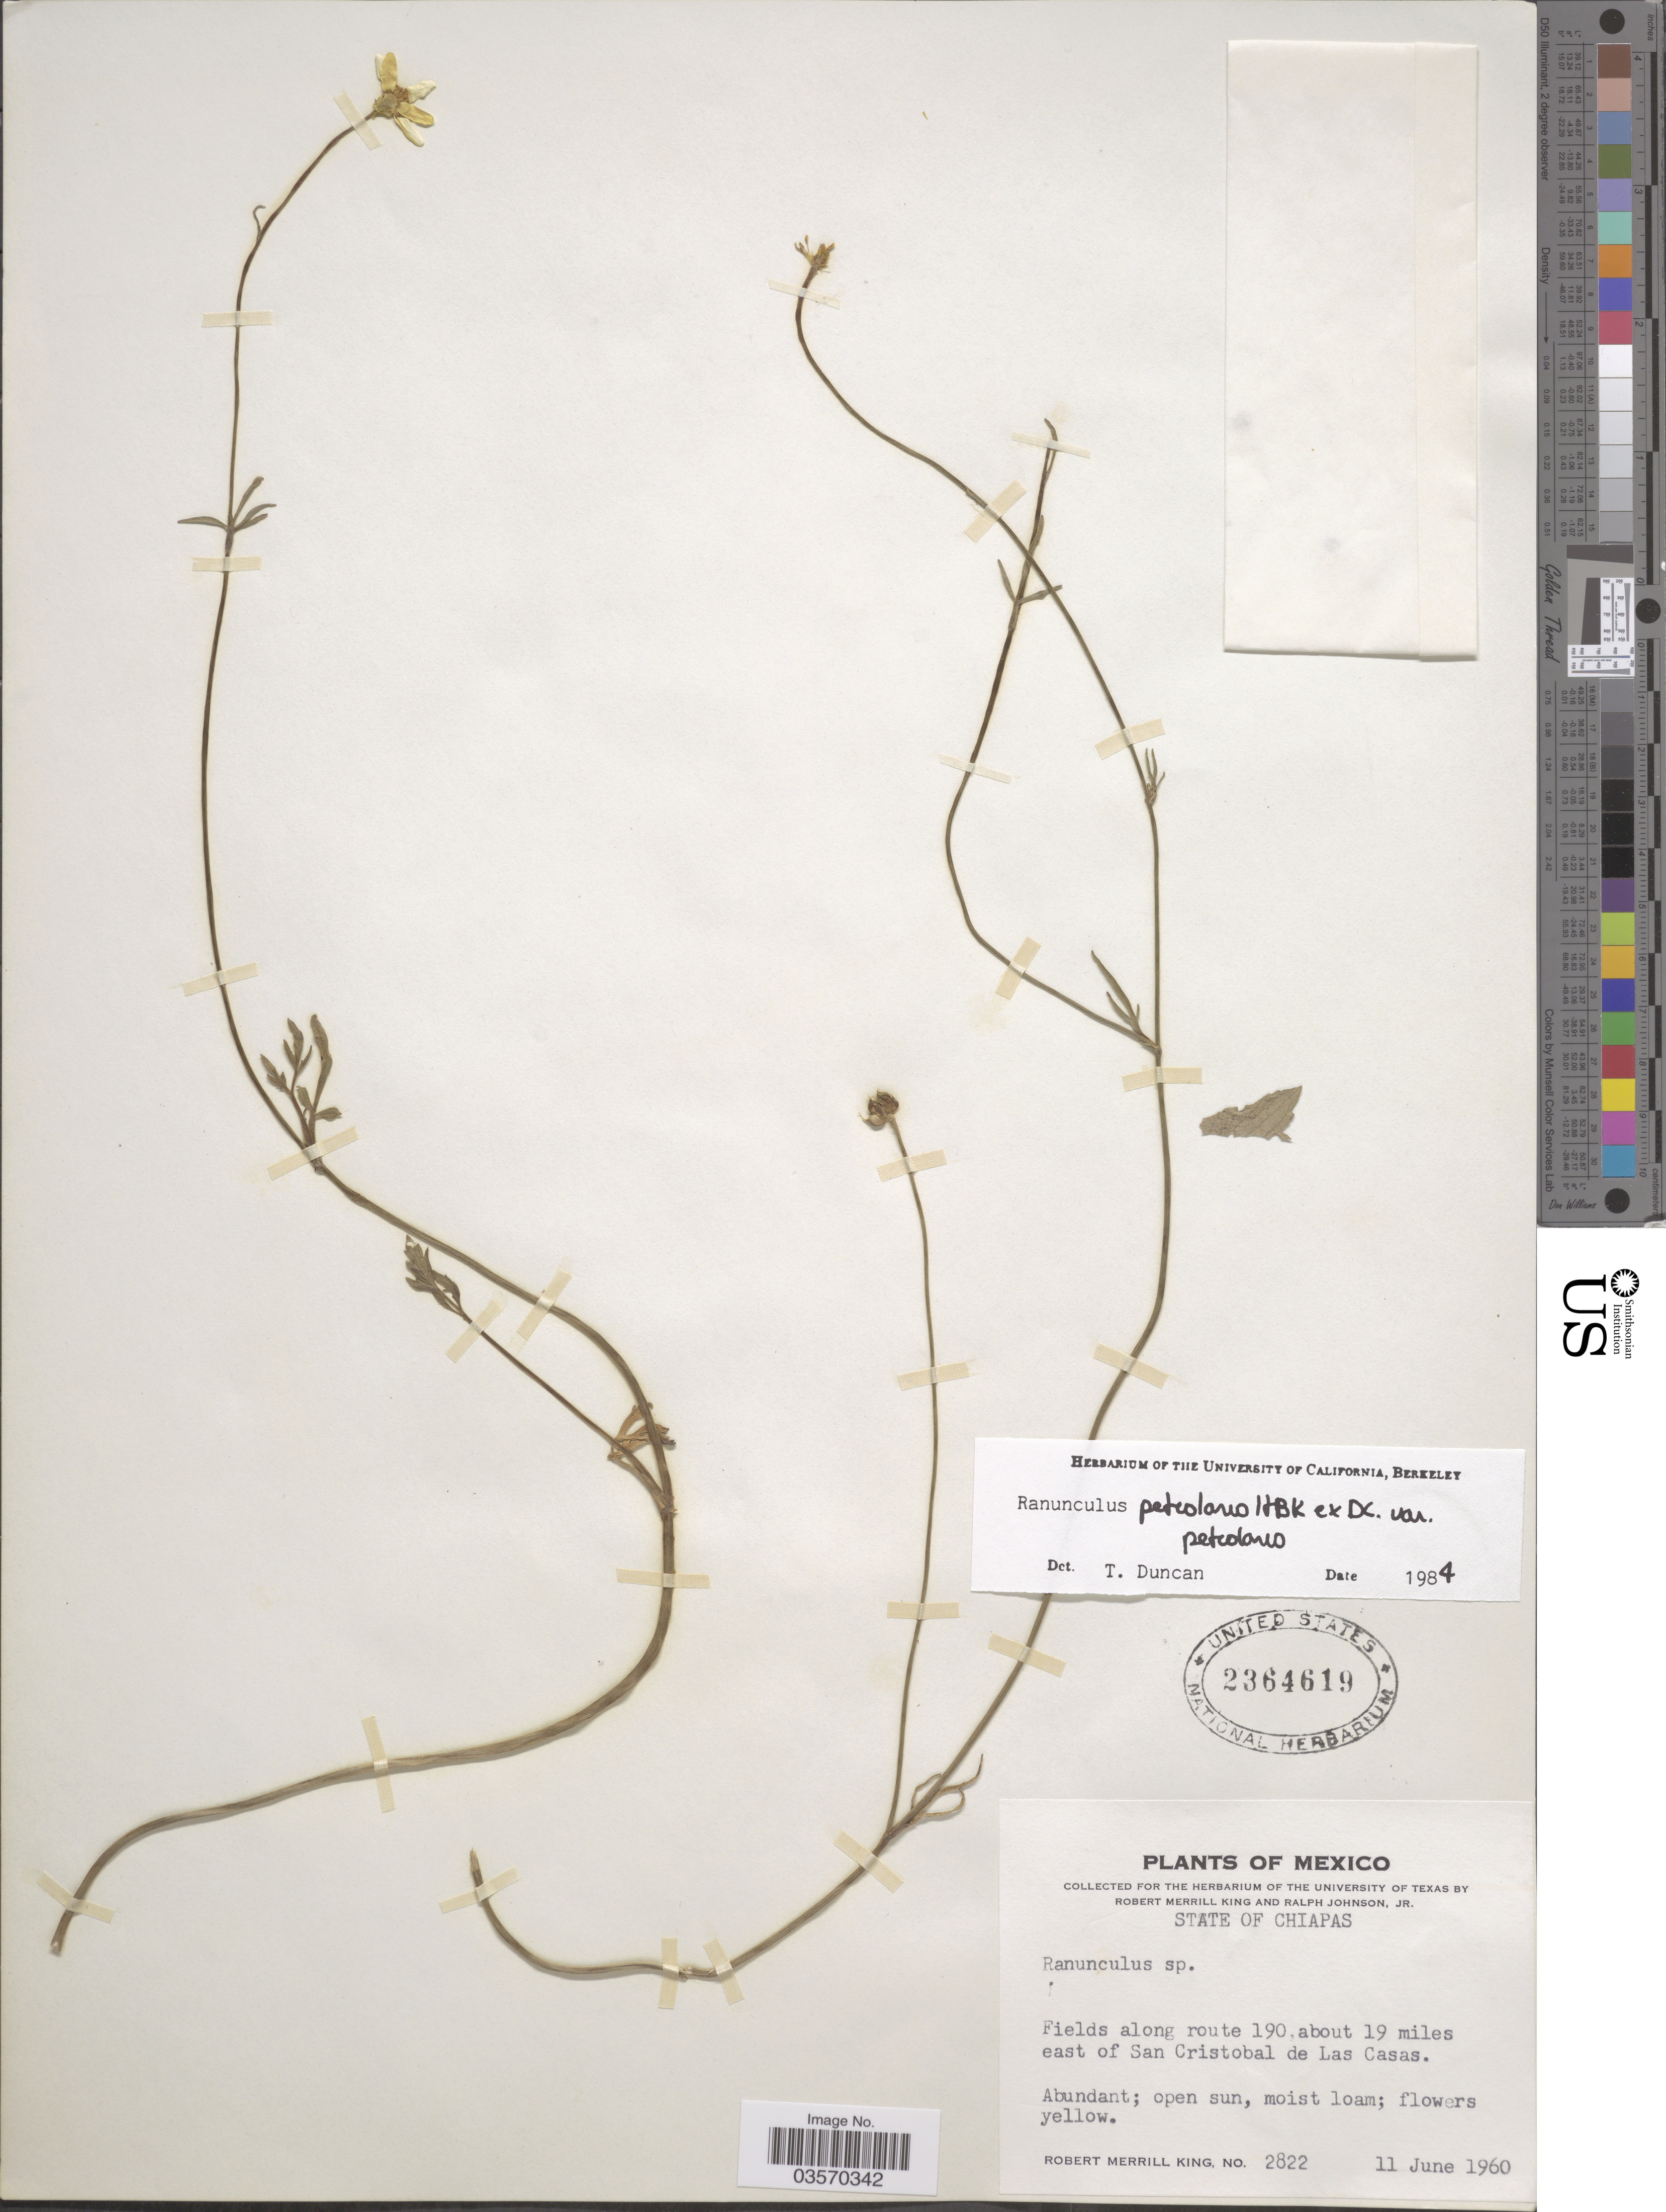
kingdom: Plantae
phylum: Tracheophyta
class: Magnoliopsida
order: Ranunculales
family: Ranunculaceae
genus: Ranunculus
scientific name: Ranunculus petiolaris var. petiolaris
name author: Kunth ex DC.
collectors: R. M. King & R. Johnson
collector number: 2822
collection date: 1960-06-11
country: Mexico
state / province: Chiapas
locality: Fields along route 190 about 19 miles east of San Cristobal de Las Casas.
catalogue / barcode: US 2364619